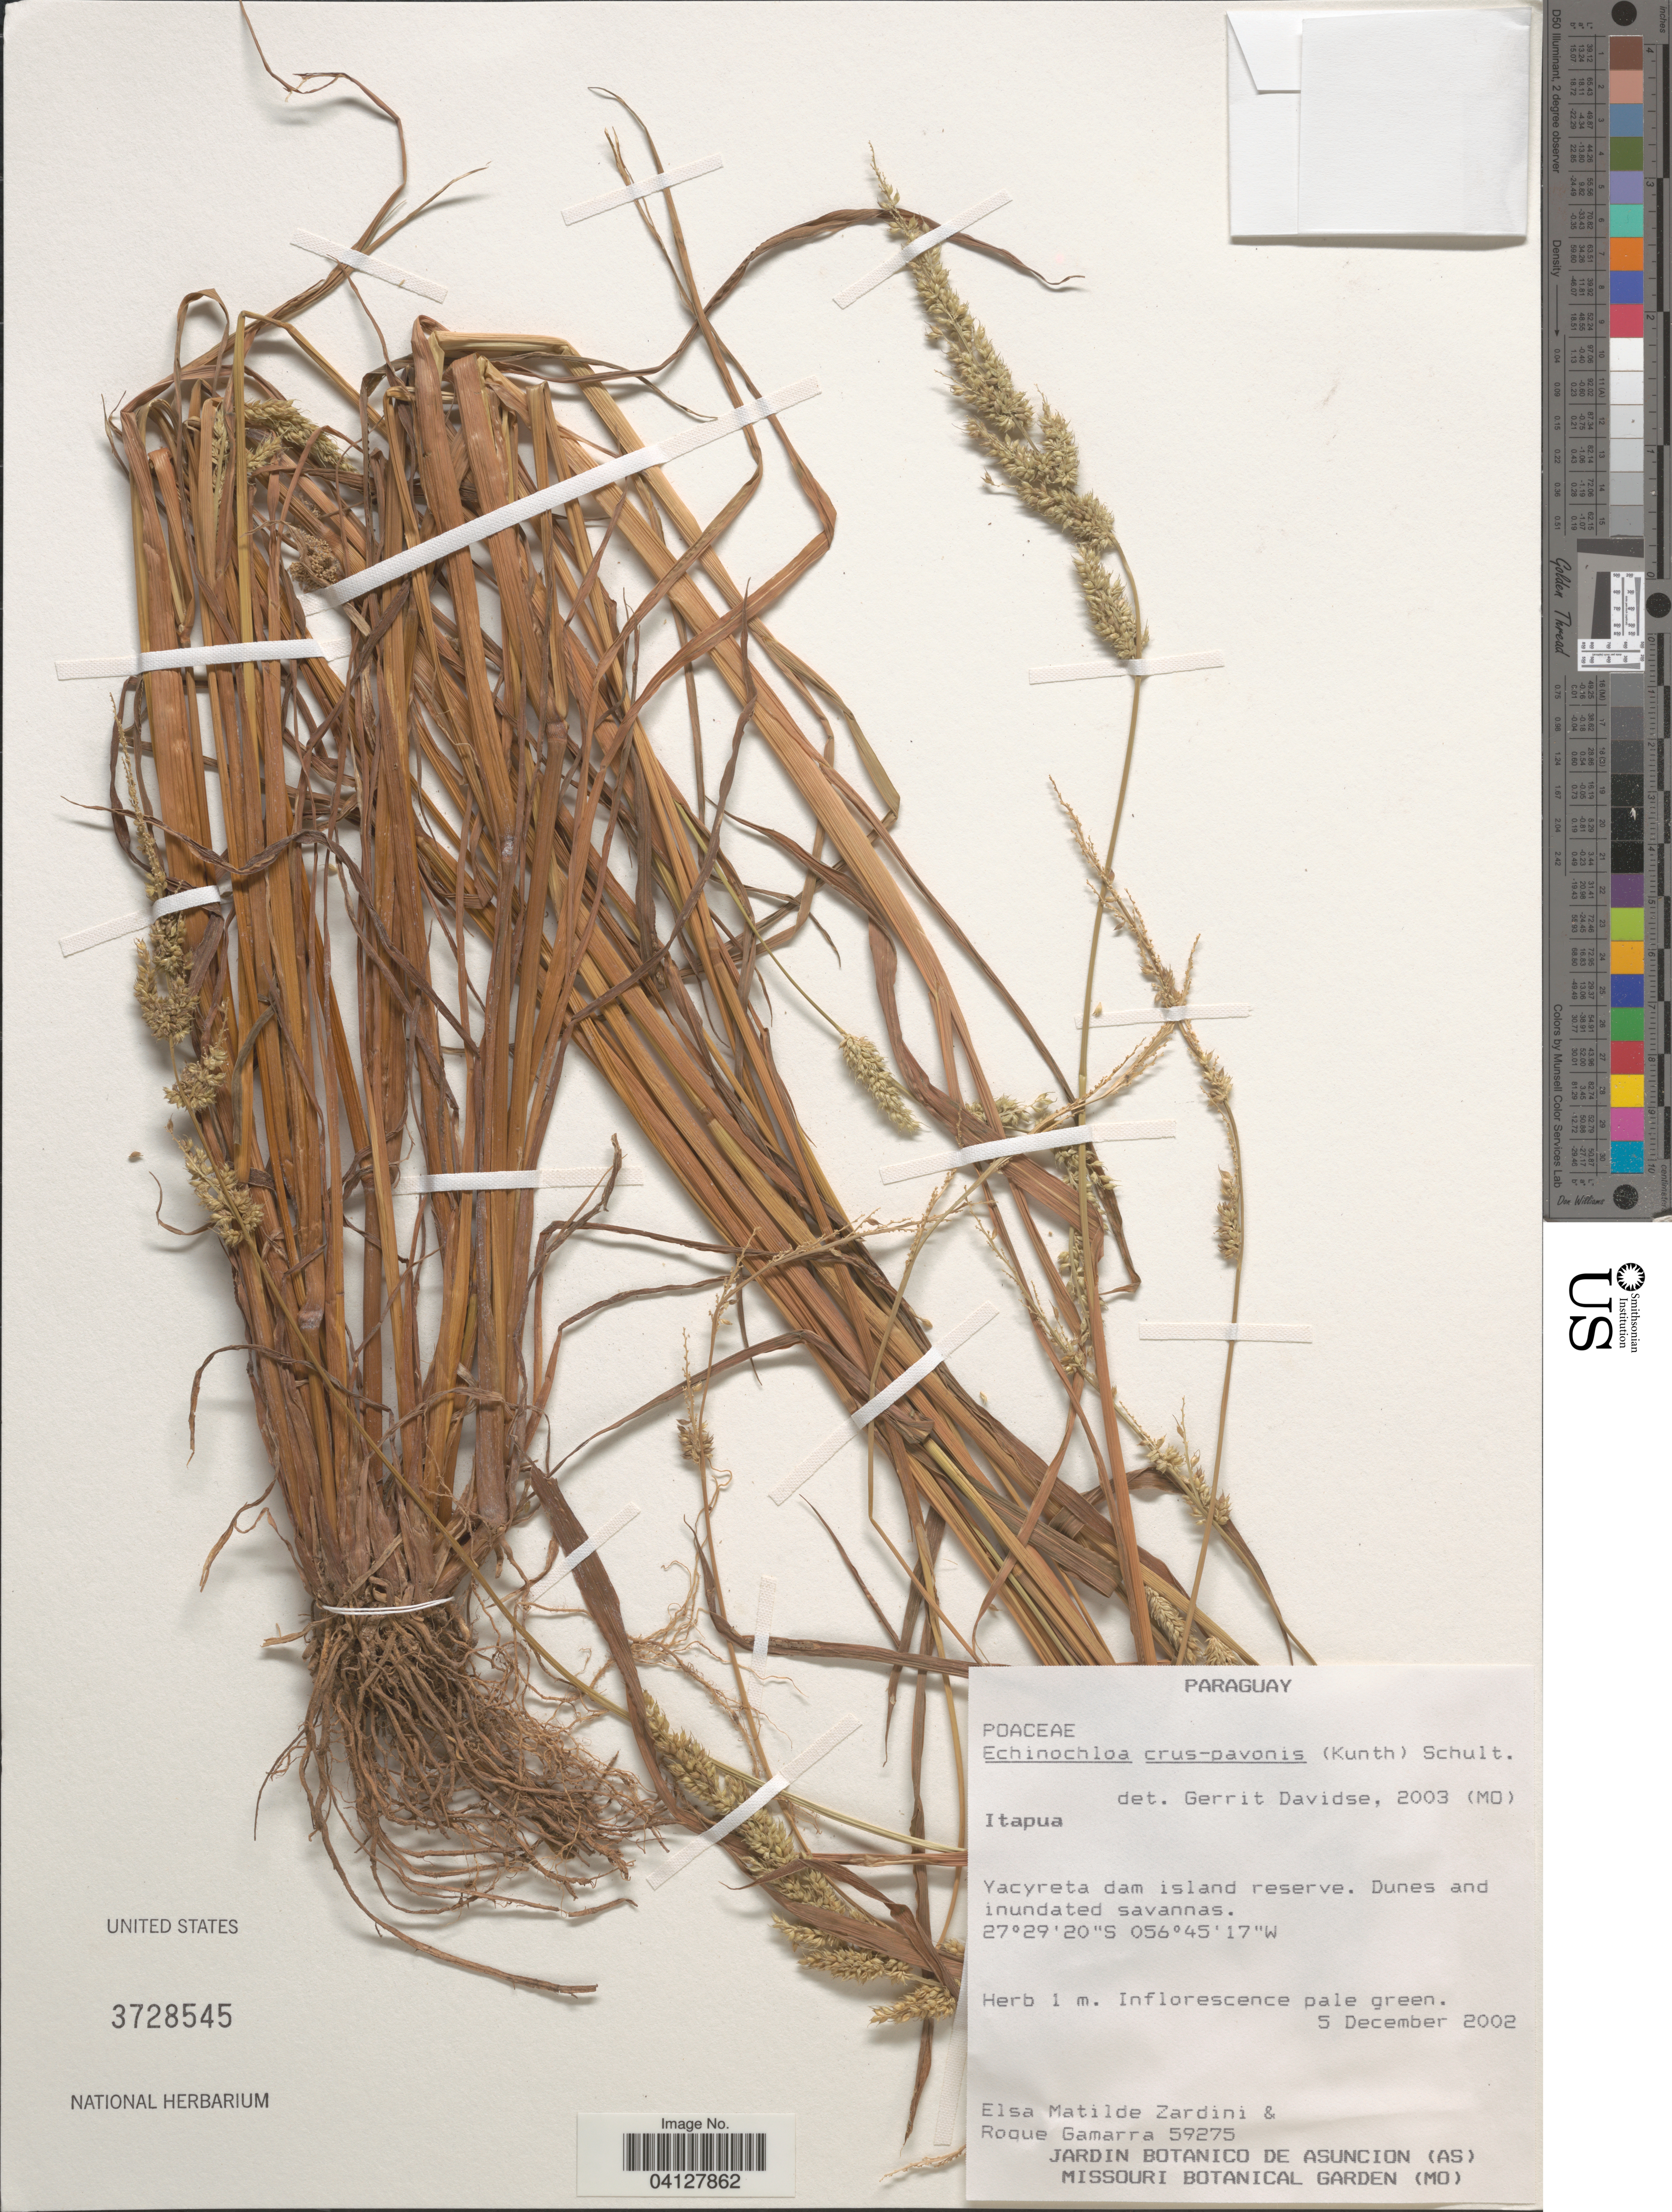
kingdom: Plantae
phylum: Tracheophyta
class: Liliopsida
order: Poales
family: Poaceae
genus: Echinochloa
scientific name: Echinochloa crus-pavonis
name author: (Kunth) Schult.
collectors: E. M. Zardini & R. Gamarra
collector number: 59275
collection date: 2002-12-05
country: Paraguay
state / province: Itapua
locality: Yacyreta dam island reserve.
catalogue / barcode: US 3728545